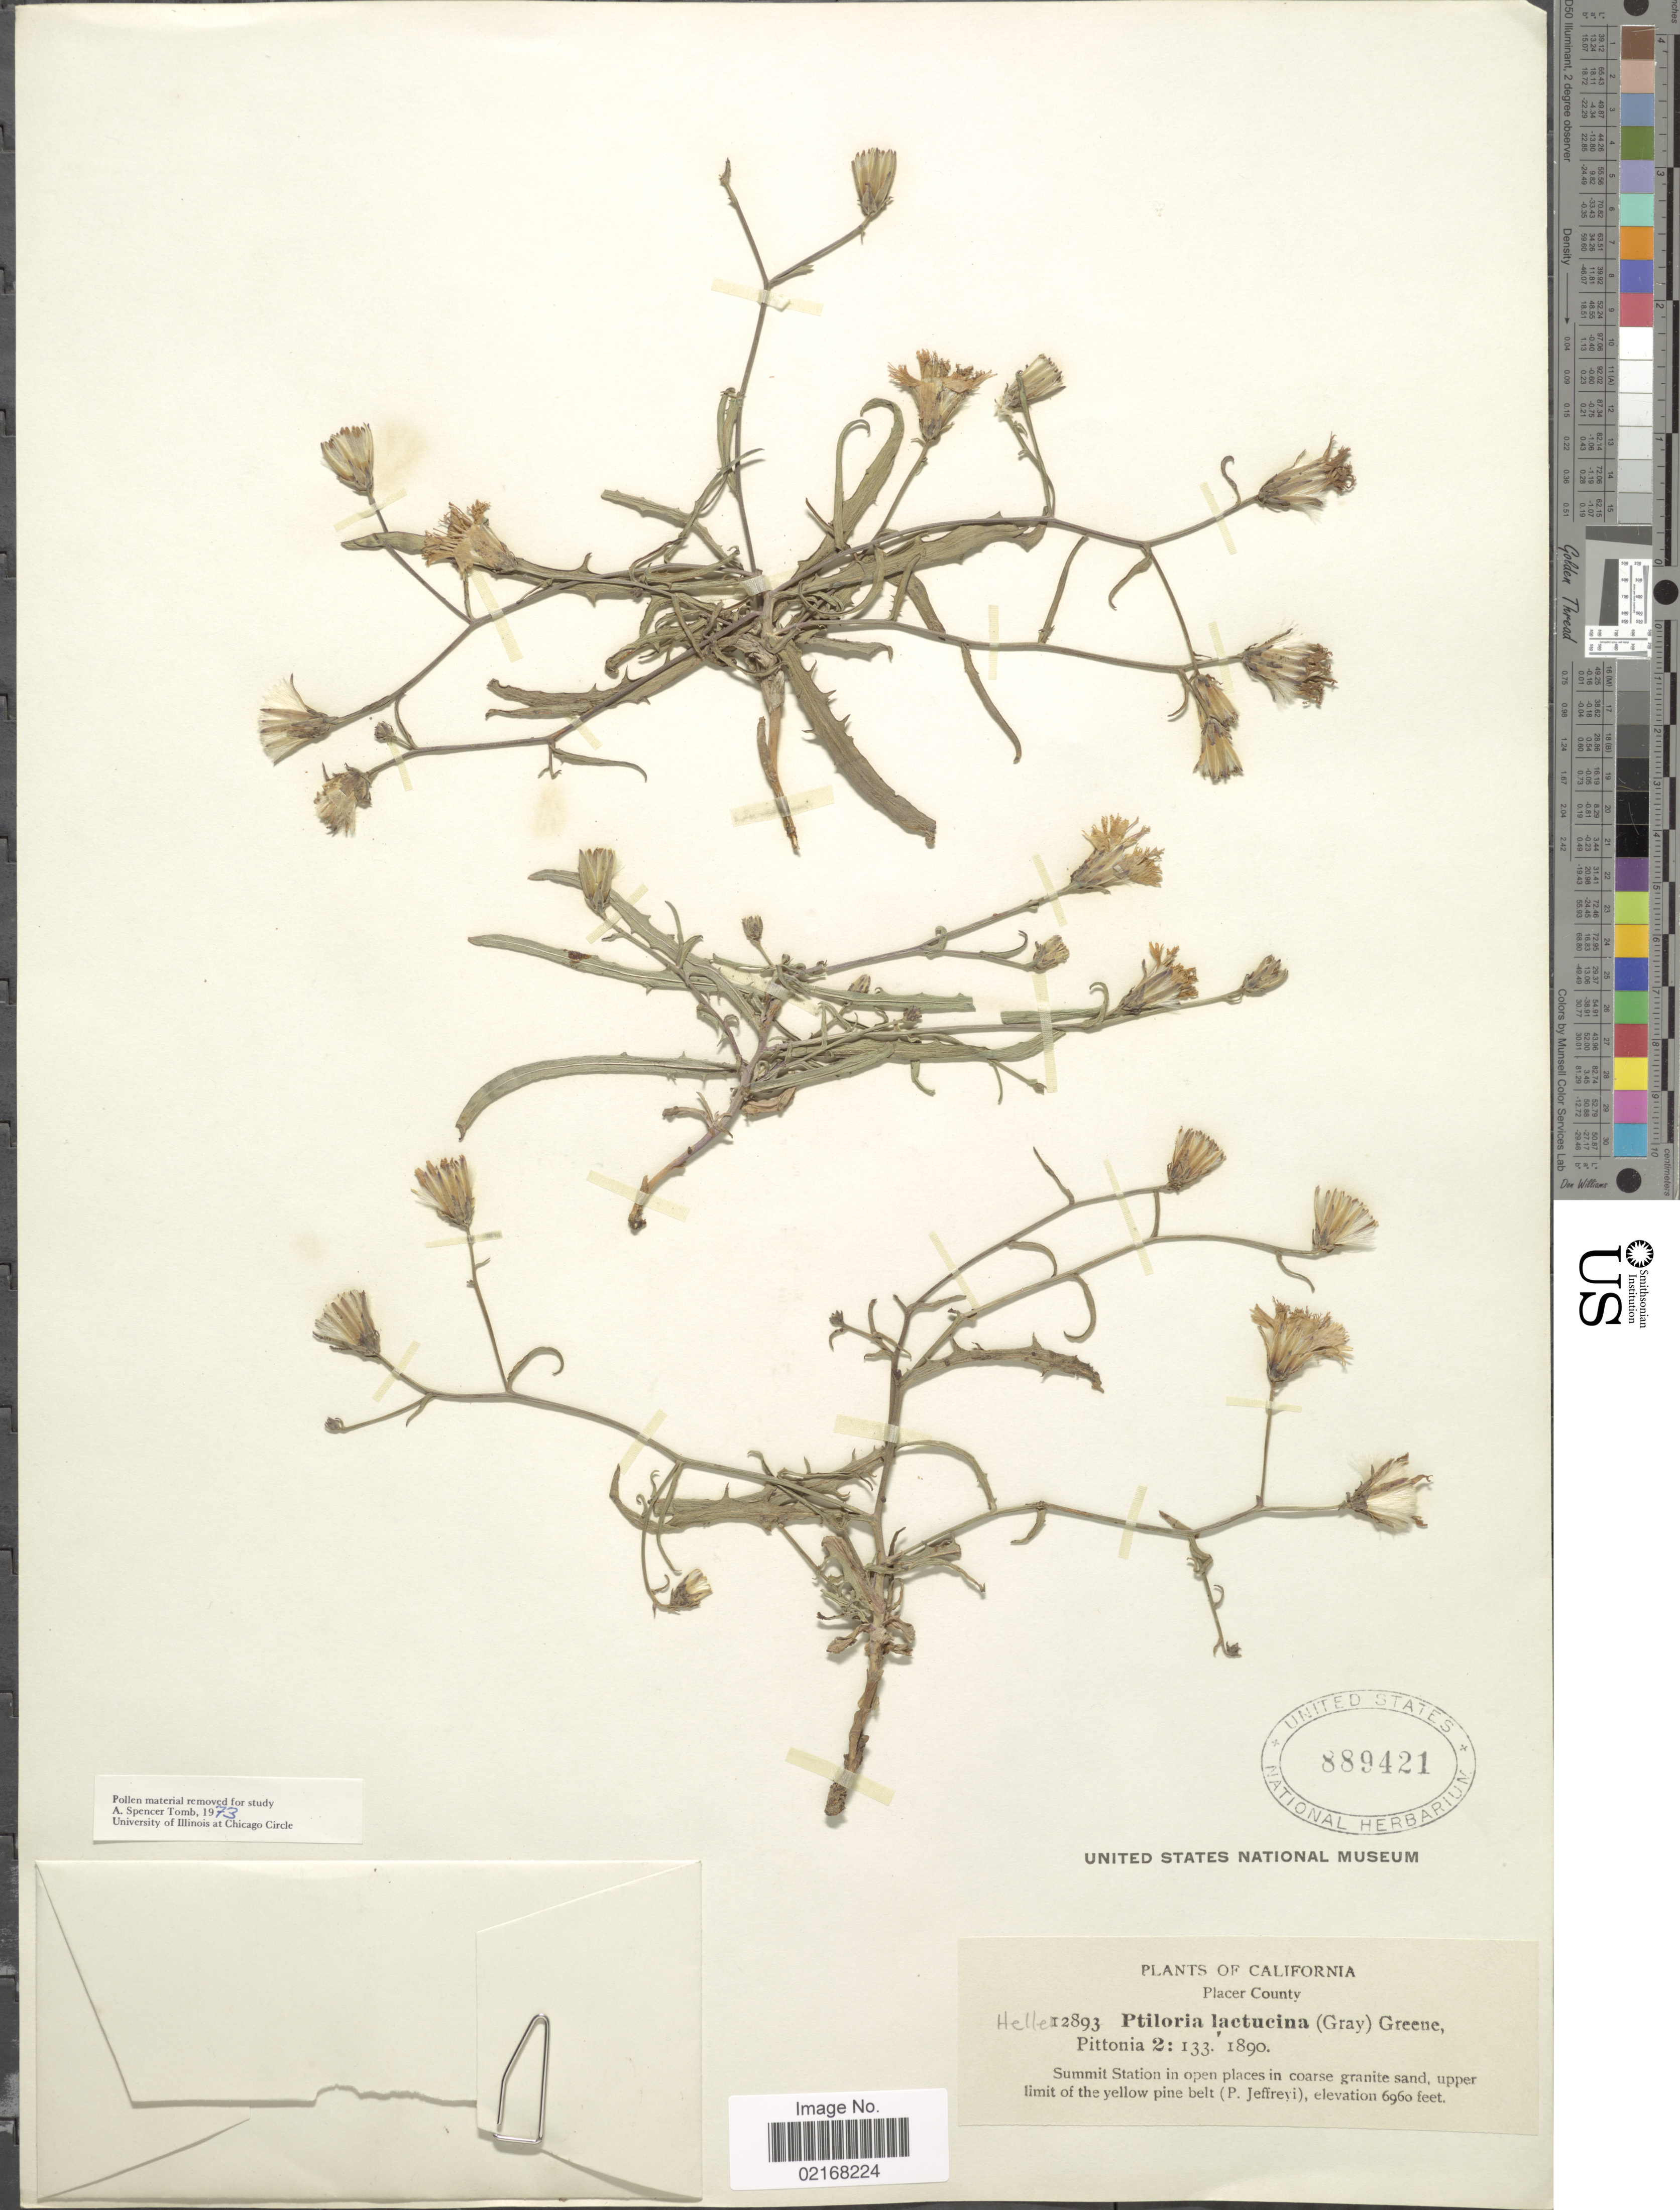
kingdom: Plantae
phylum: Tracheophyta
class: Magnoliopsida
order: Asterales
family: Asteraceae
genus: Stephanomeria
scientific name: Stephanomeria lactucina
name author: A. Gray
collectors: -- Heller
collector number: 12893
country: United States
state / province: California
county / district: Placer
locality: Placer Co. Summit Station in open places in coarse granite sand, upper limit of the yellow pine belt (P. Jeffreyi)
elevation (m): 2121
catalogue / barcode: US 889421